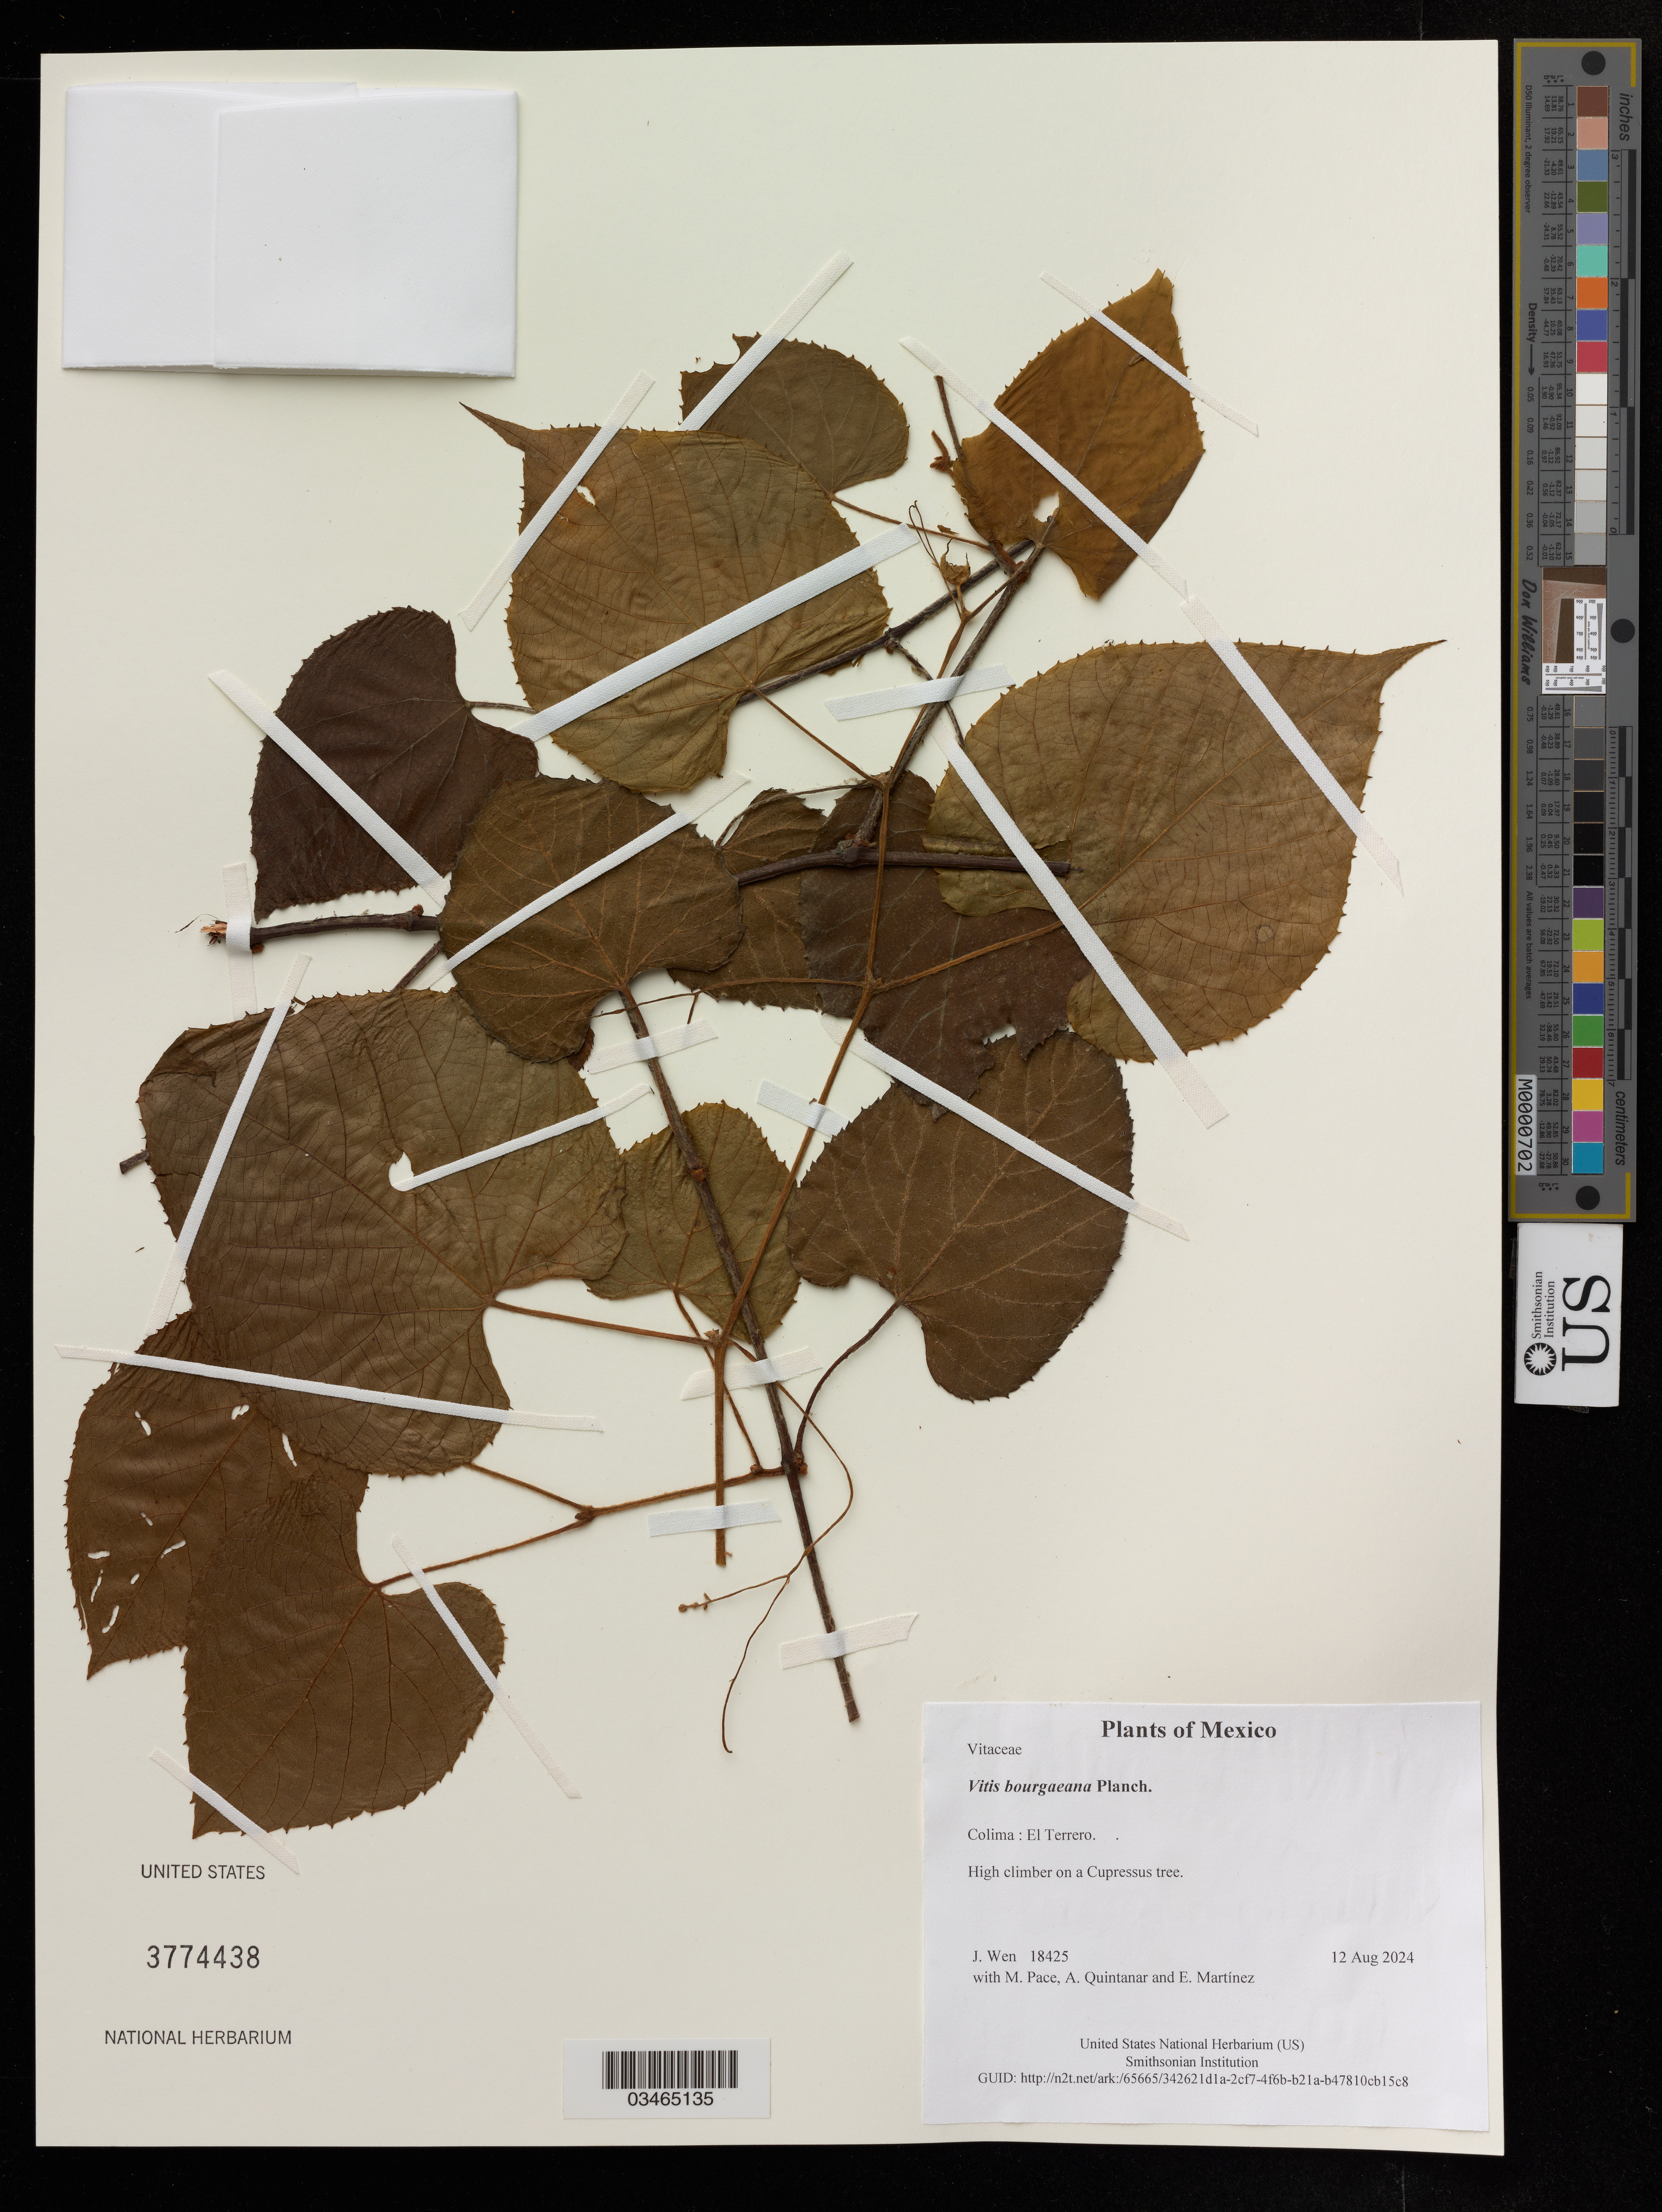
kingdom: Plantae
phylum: Tracheophyta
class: Magnoliopsida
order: Vitales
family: Vitaceae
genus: Vitis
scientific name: Vitis bourgaeana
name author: Planch.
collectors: J. Wen, M. Pace, A. Quintanar & E. Martínez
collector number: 18425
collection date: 2024-08-12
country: Mexico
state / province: Colima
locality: El Terrero.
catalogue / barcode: US 3774438